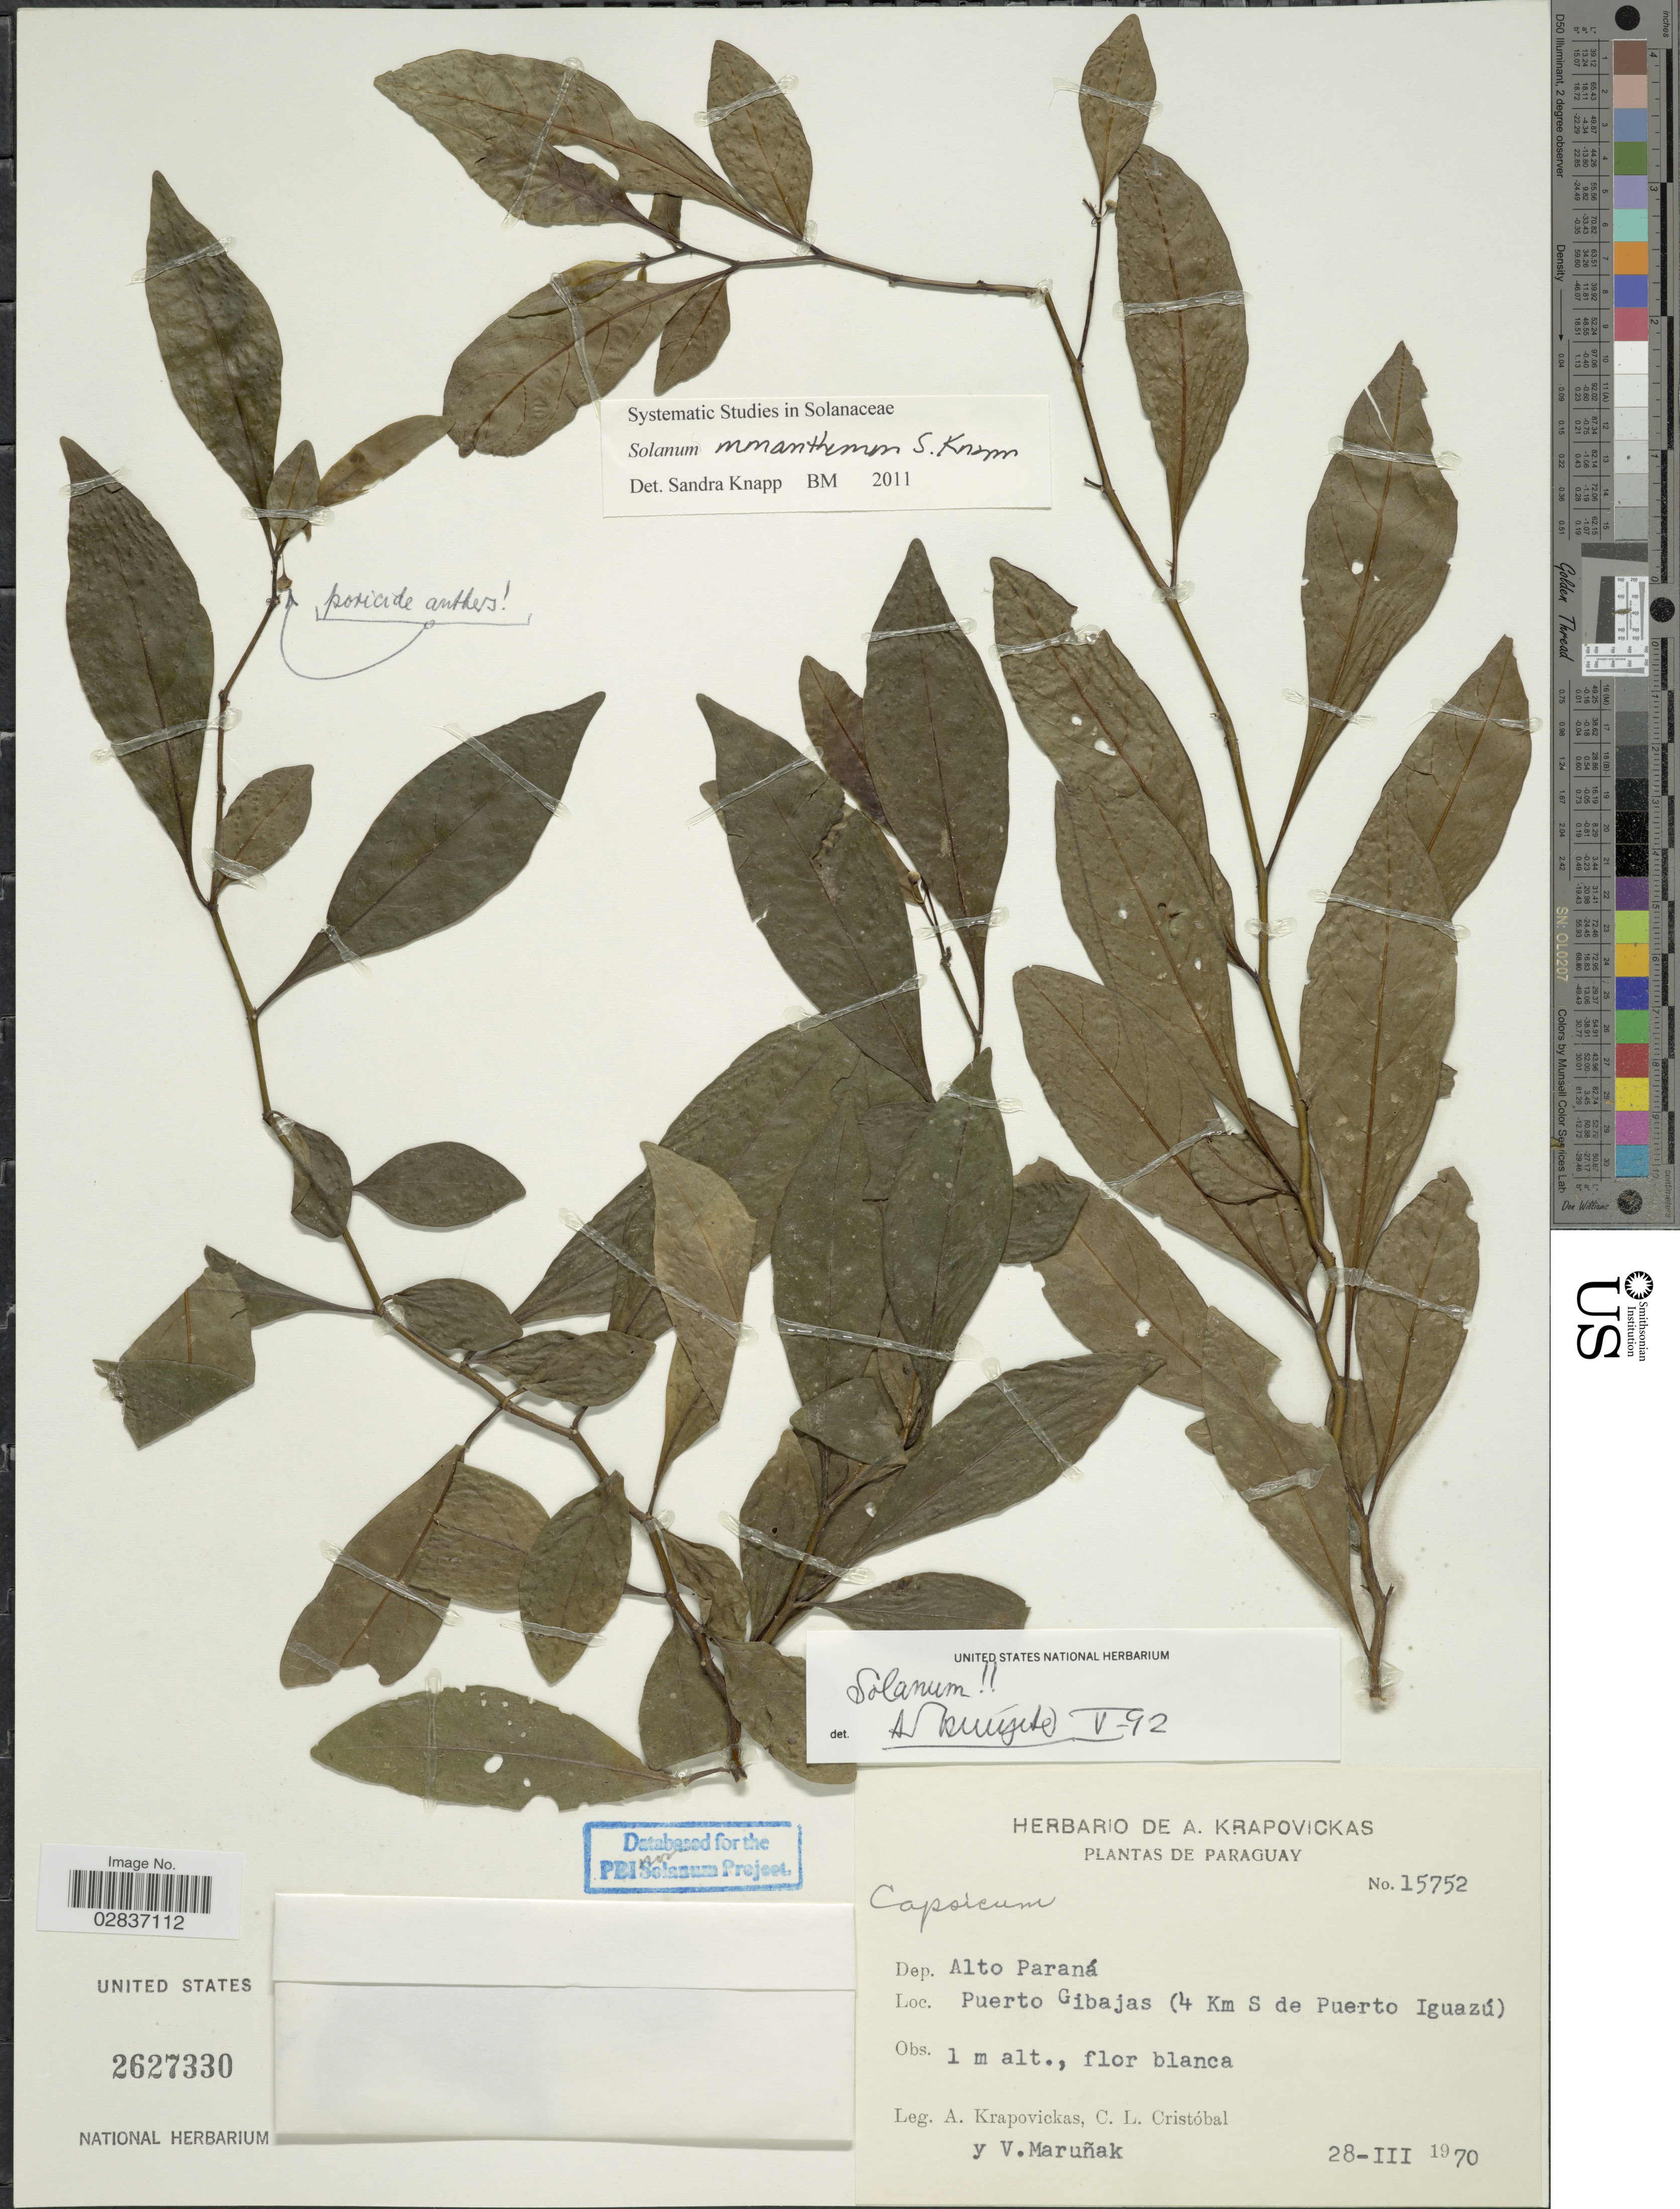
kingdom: Plantae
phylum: Tracheophyta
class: Magnoliopsida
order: Solanales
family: Solanaceae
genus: Solanum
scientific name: Solanum monanthemon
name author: S. Knapp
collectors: A. Krapovickas, C. L. Cristóbal & V. Maruñak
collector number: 15752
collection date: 1970-03-28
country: Paraguay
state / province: Alto Parana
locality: Dep. Alto Paraná, Puerto Gibajas (4 Km S de Puerto Iguazú).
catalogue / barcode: US 2627330